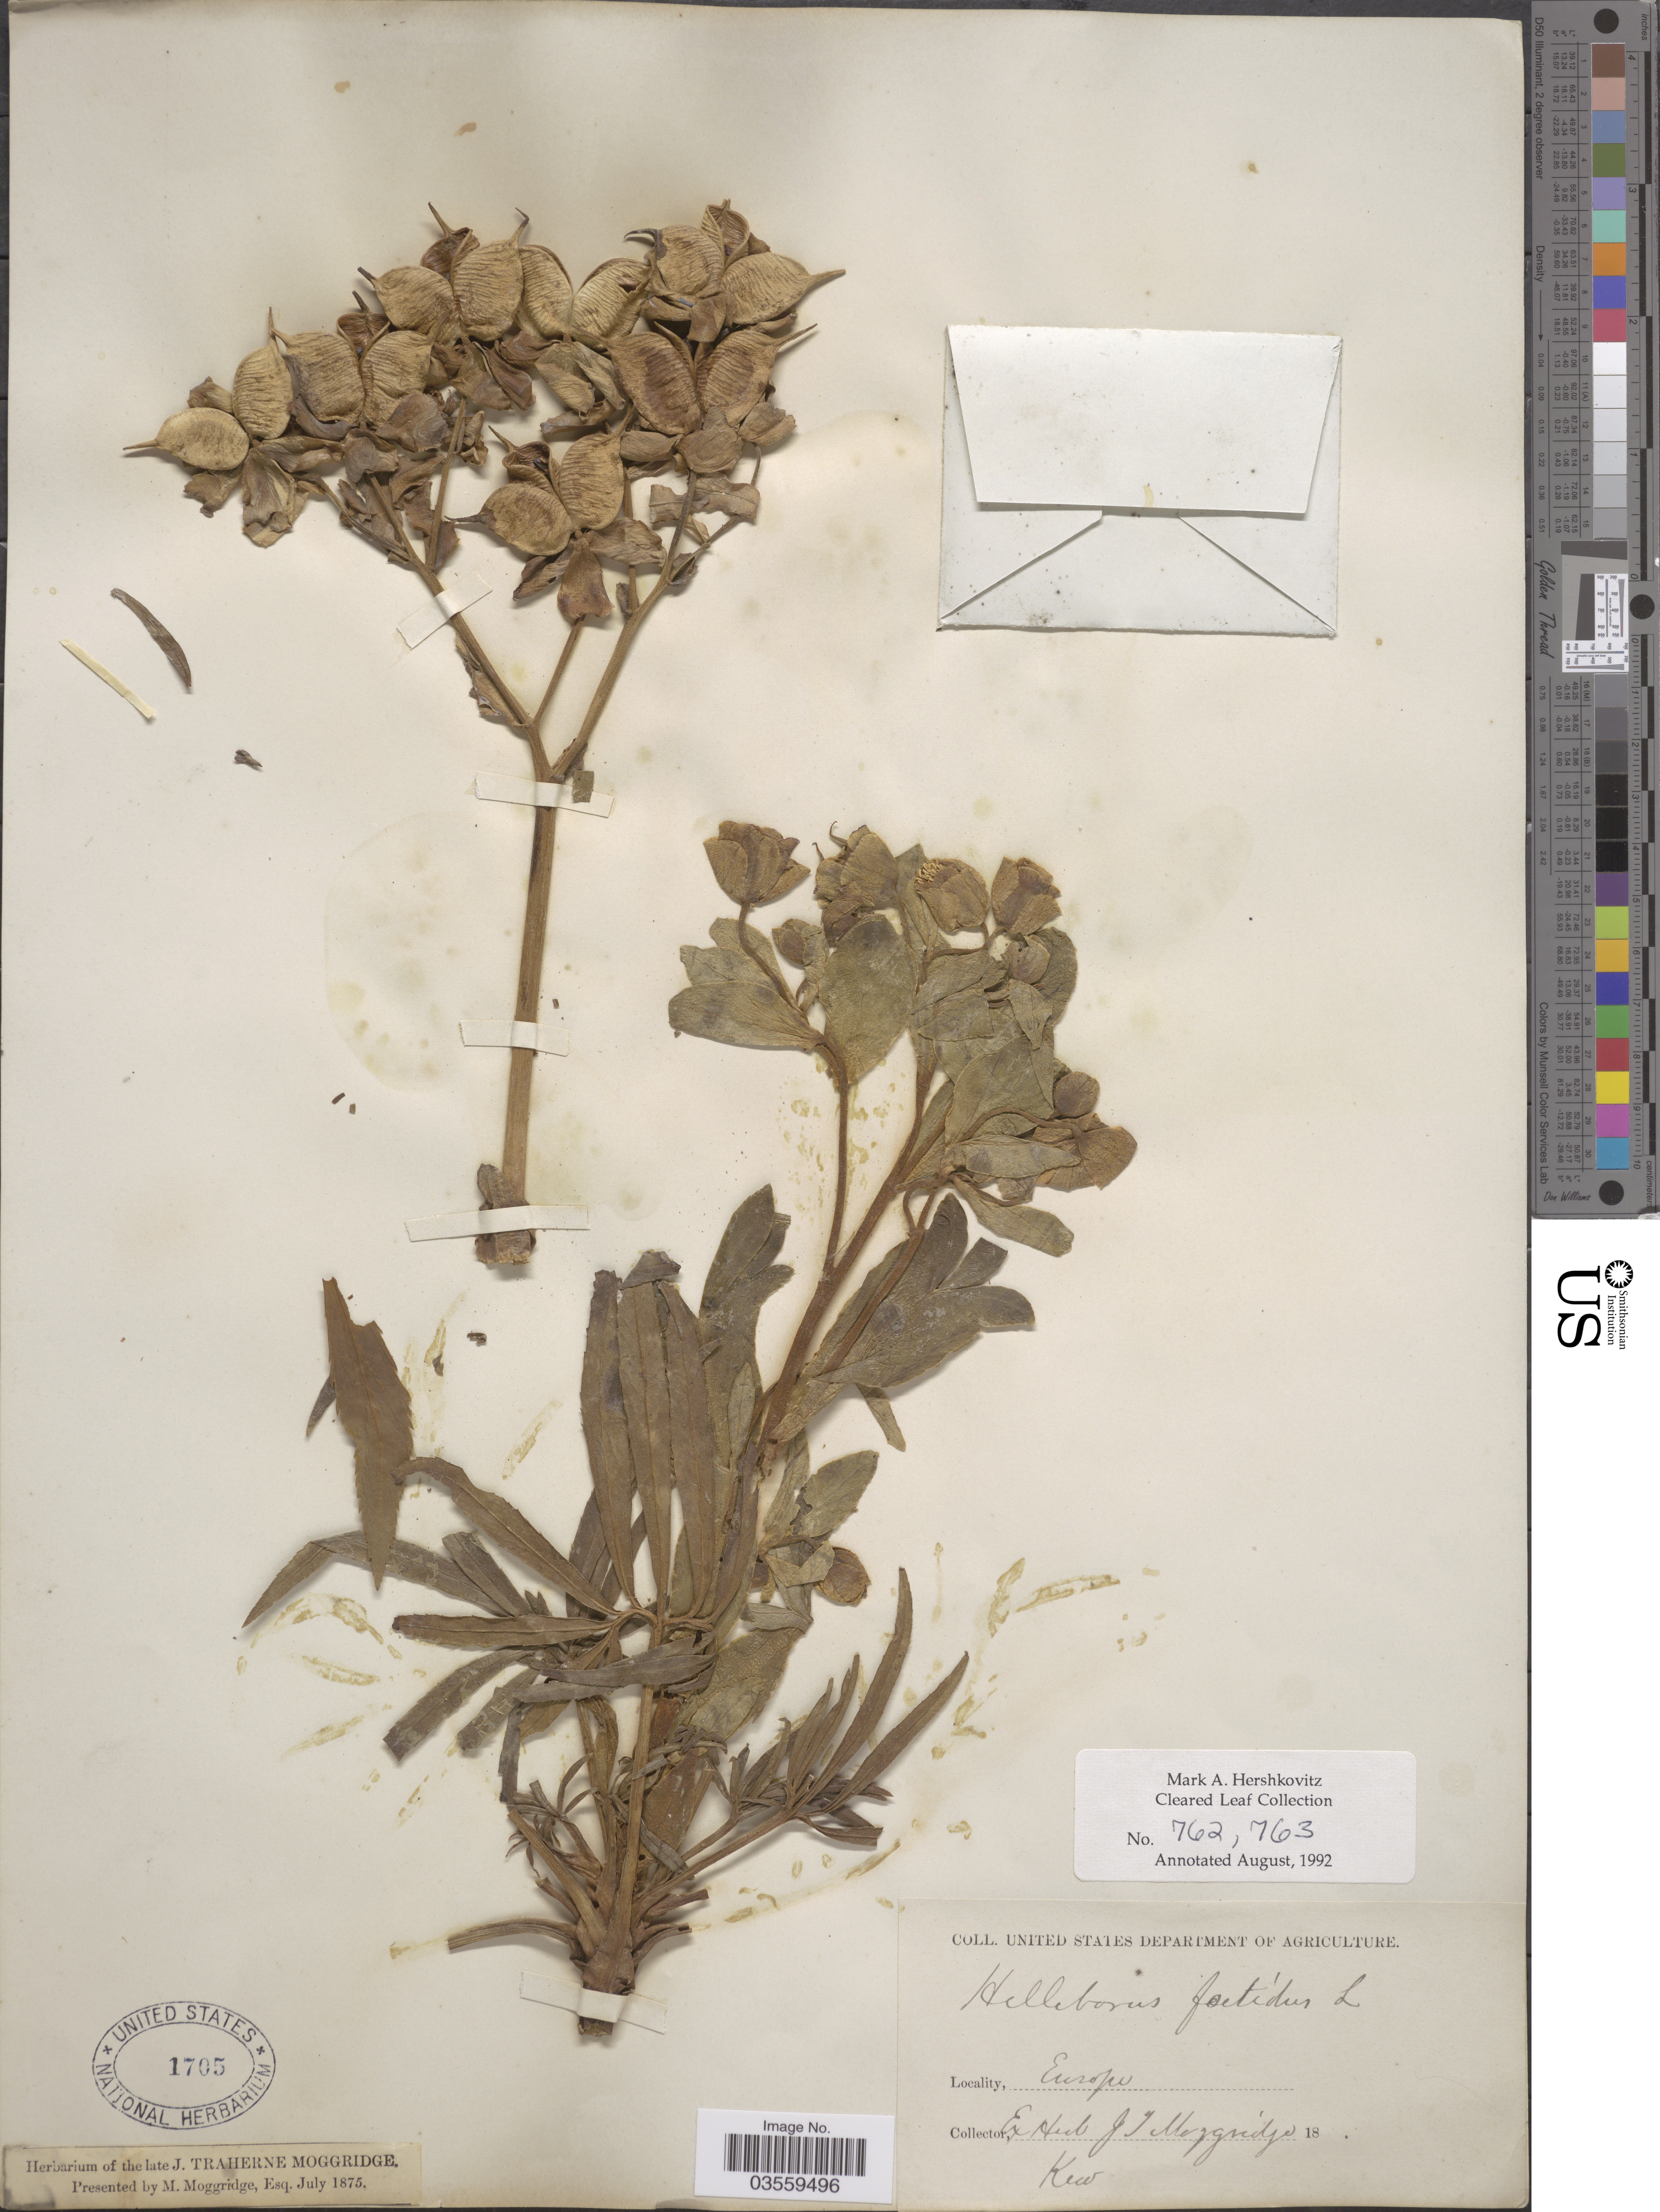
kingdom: Plantae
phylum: Tracheophyta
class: Magnoliopsida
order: Ranunculales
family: Ranunculaceae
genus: Helleborus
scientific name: Helleborus foetidus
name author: L.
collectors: ex herb. J.T. Moggridge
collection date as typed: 18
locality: Europe.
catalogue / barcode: US 1705